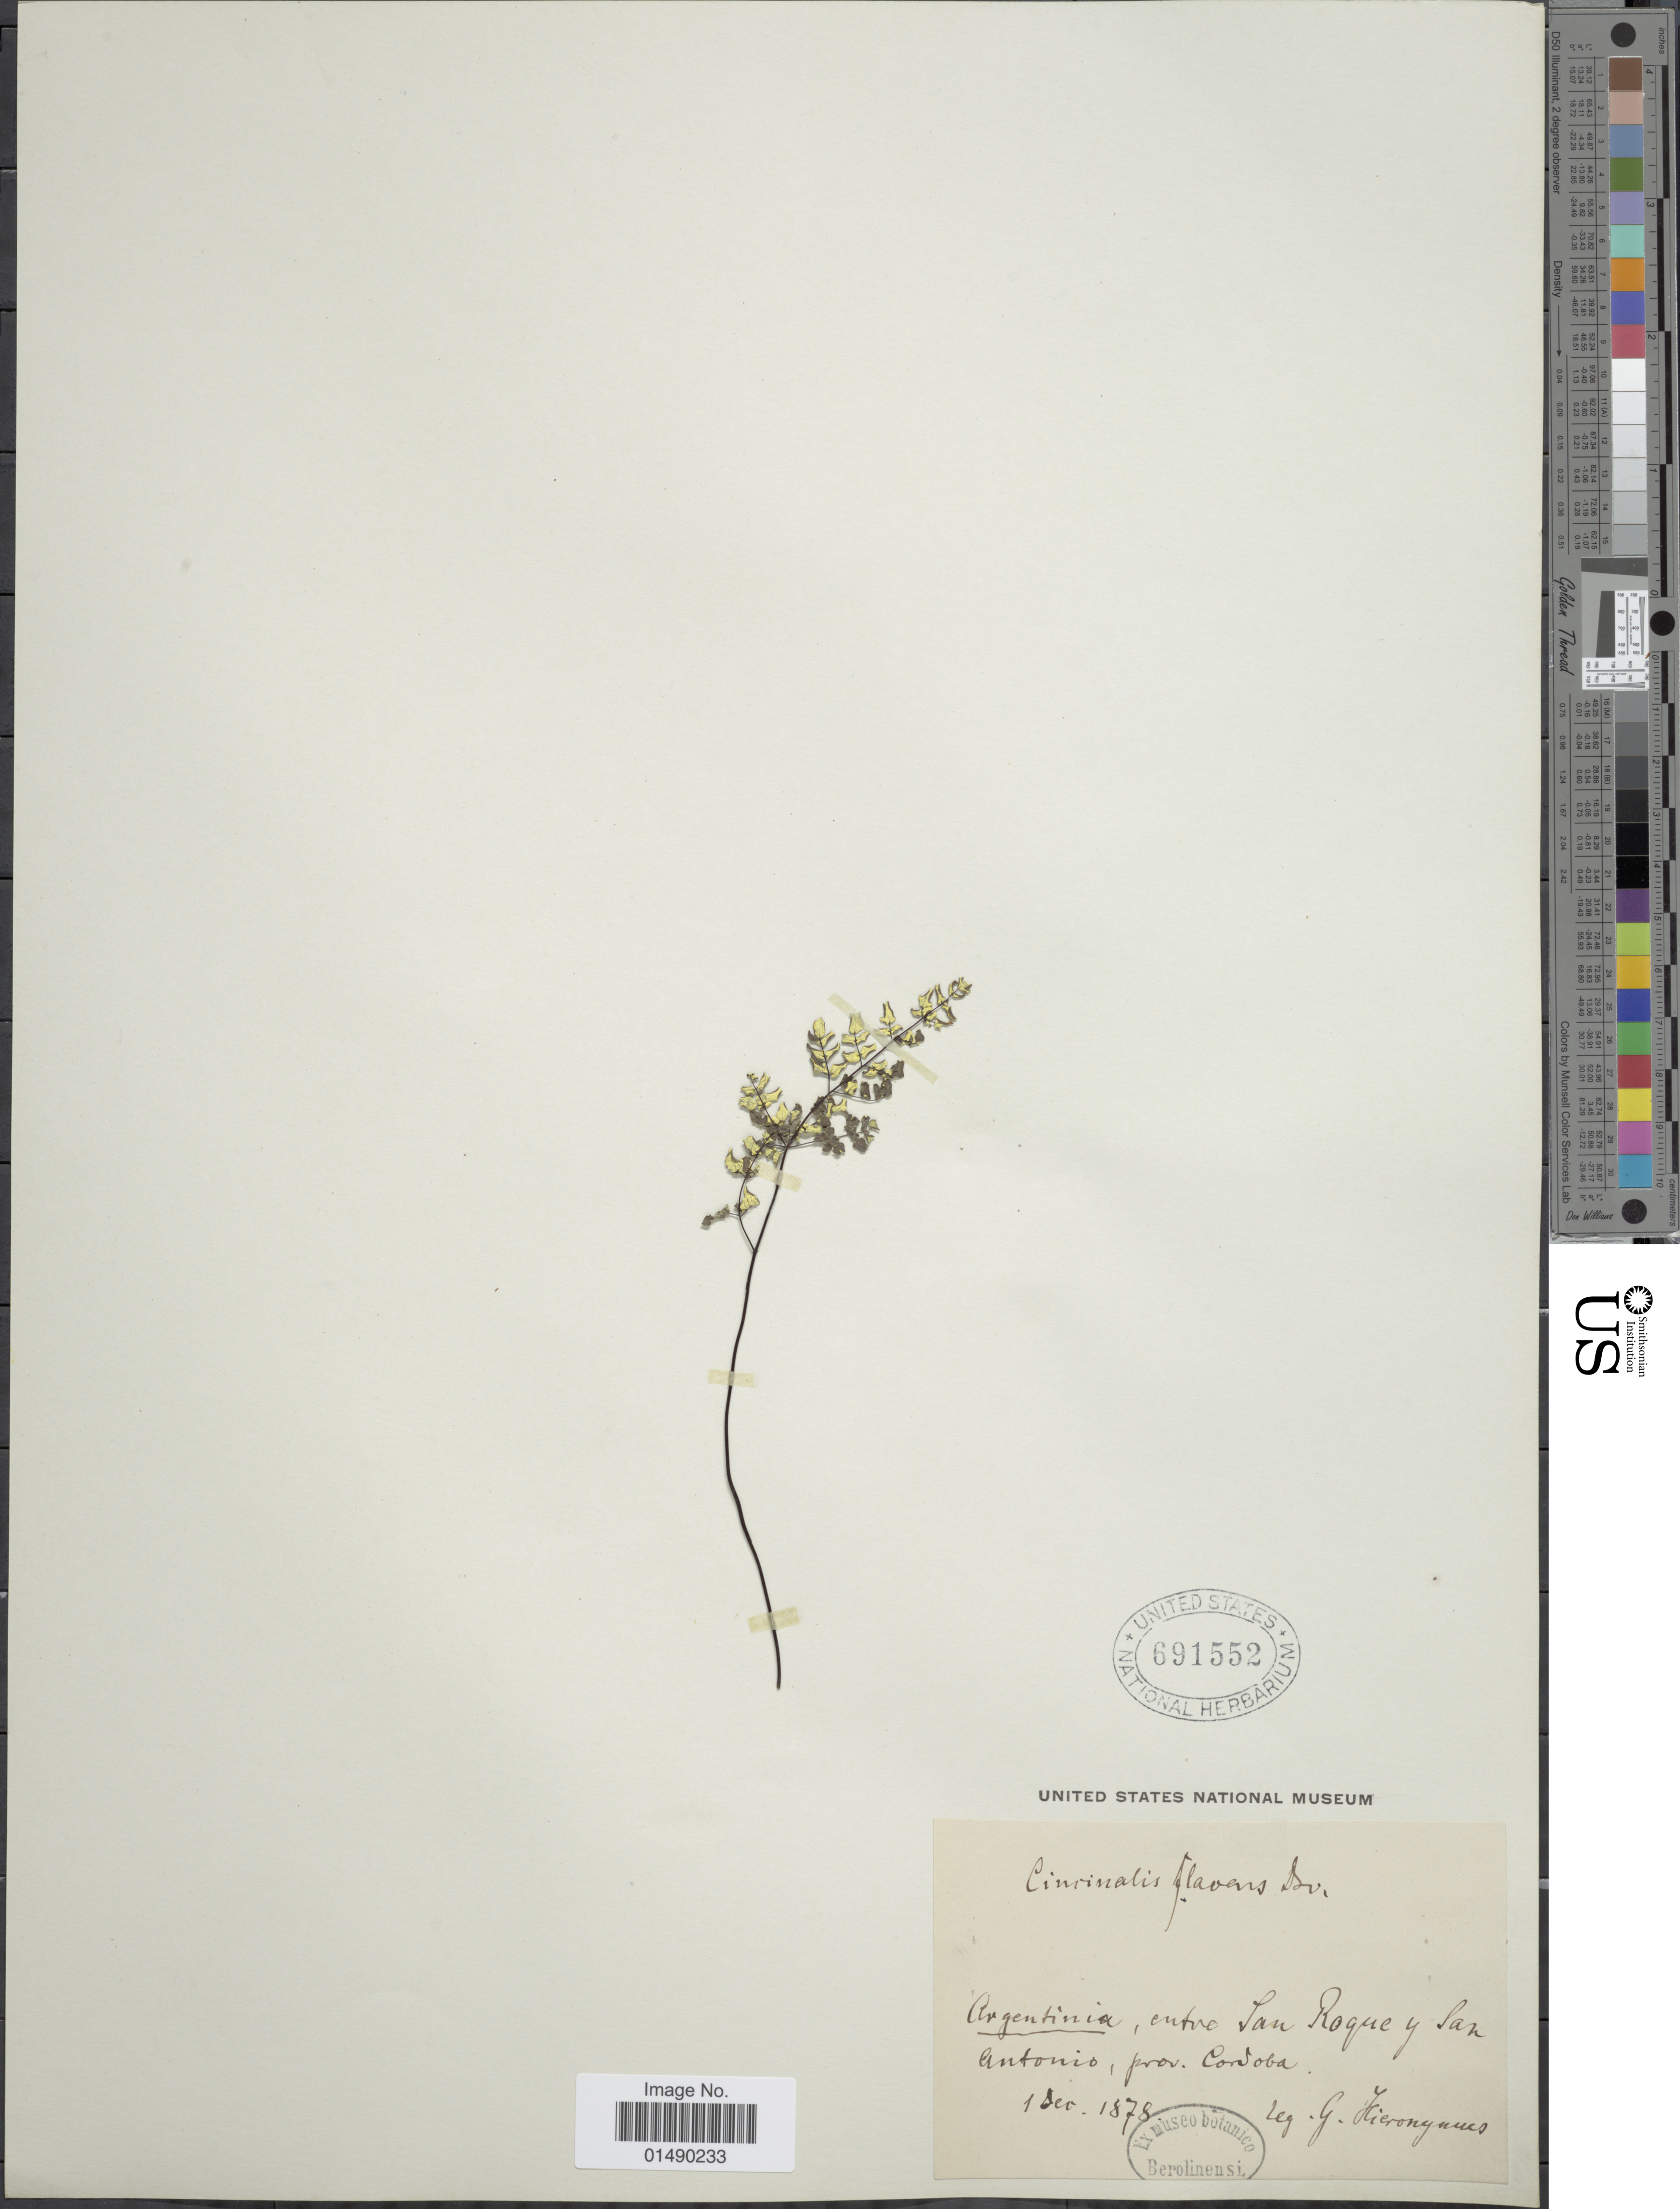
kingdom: Plantae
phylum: Tracheophyta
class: Polypodiopsida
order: Polypodiales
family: Pteridaceae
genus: Argyrochosma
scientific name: Argyrochosma nivea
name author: (Poir.) Windham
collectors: G. H. Hieronymus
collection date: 1878-12-01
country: Argentina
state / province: Cordoba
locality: Argentinia, entre San Roquey y San Antionio, prov. Cordoba.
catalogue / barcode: US 691552